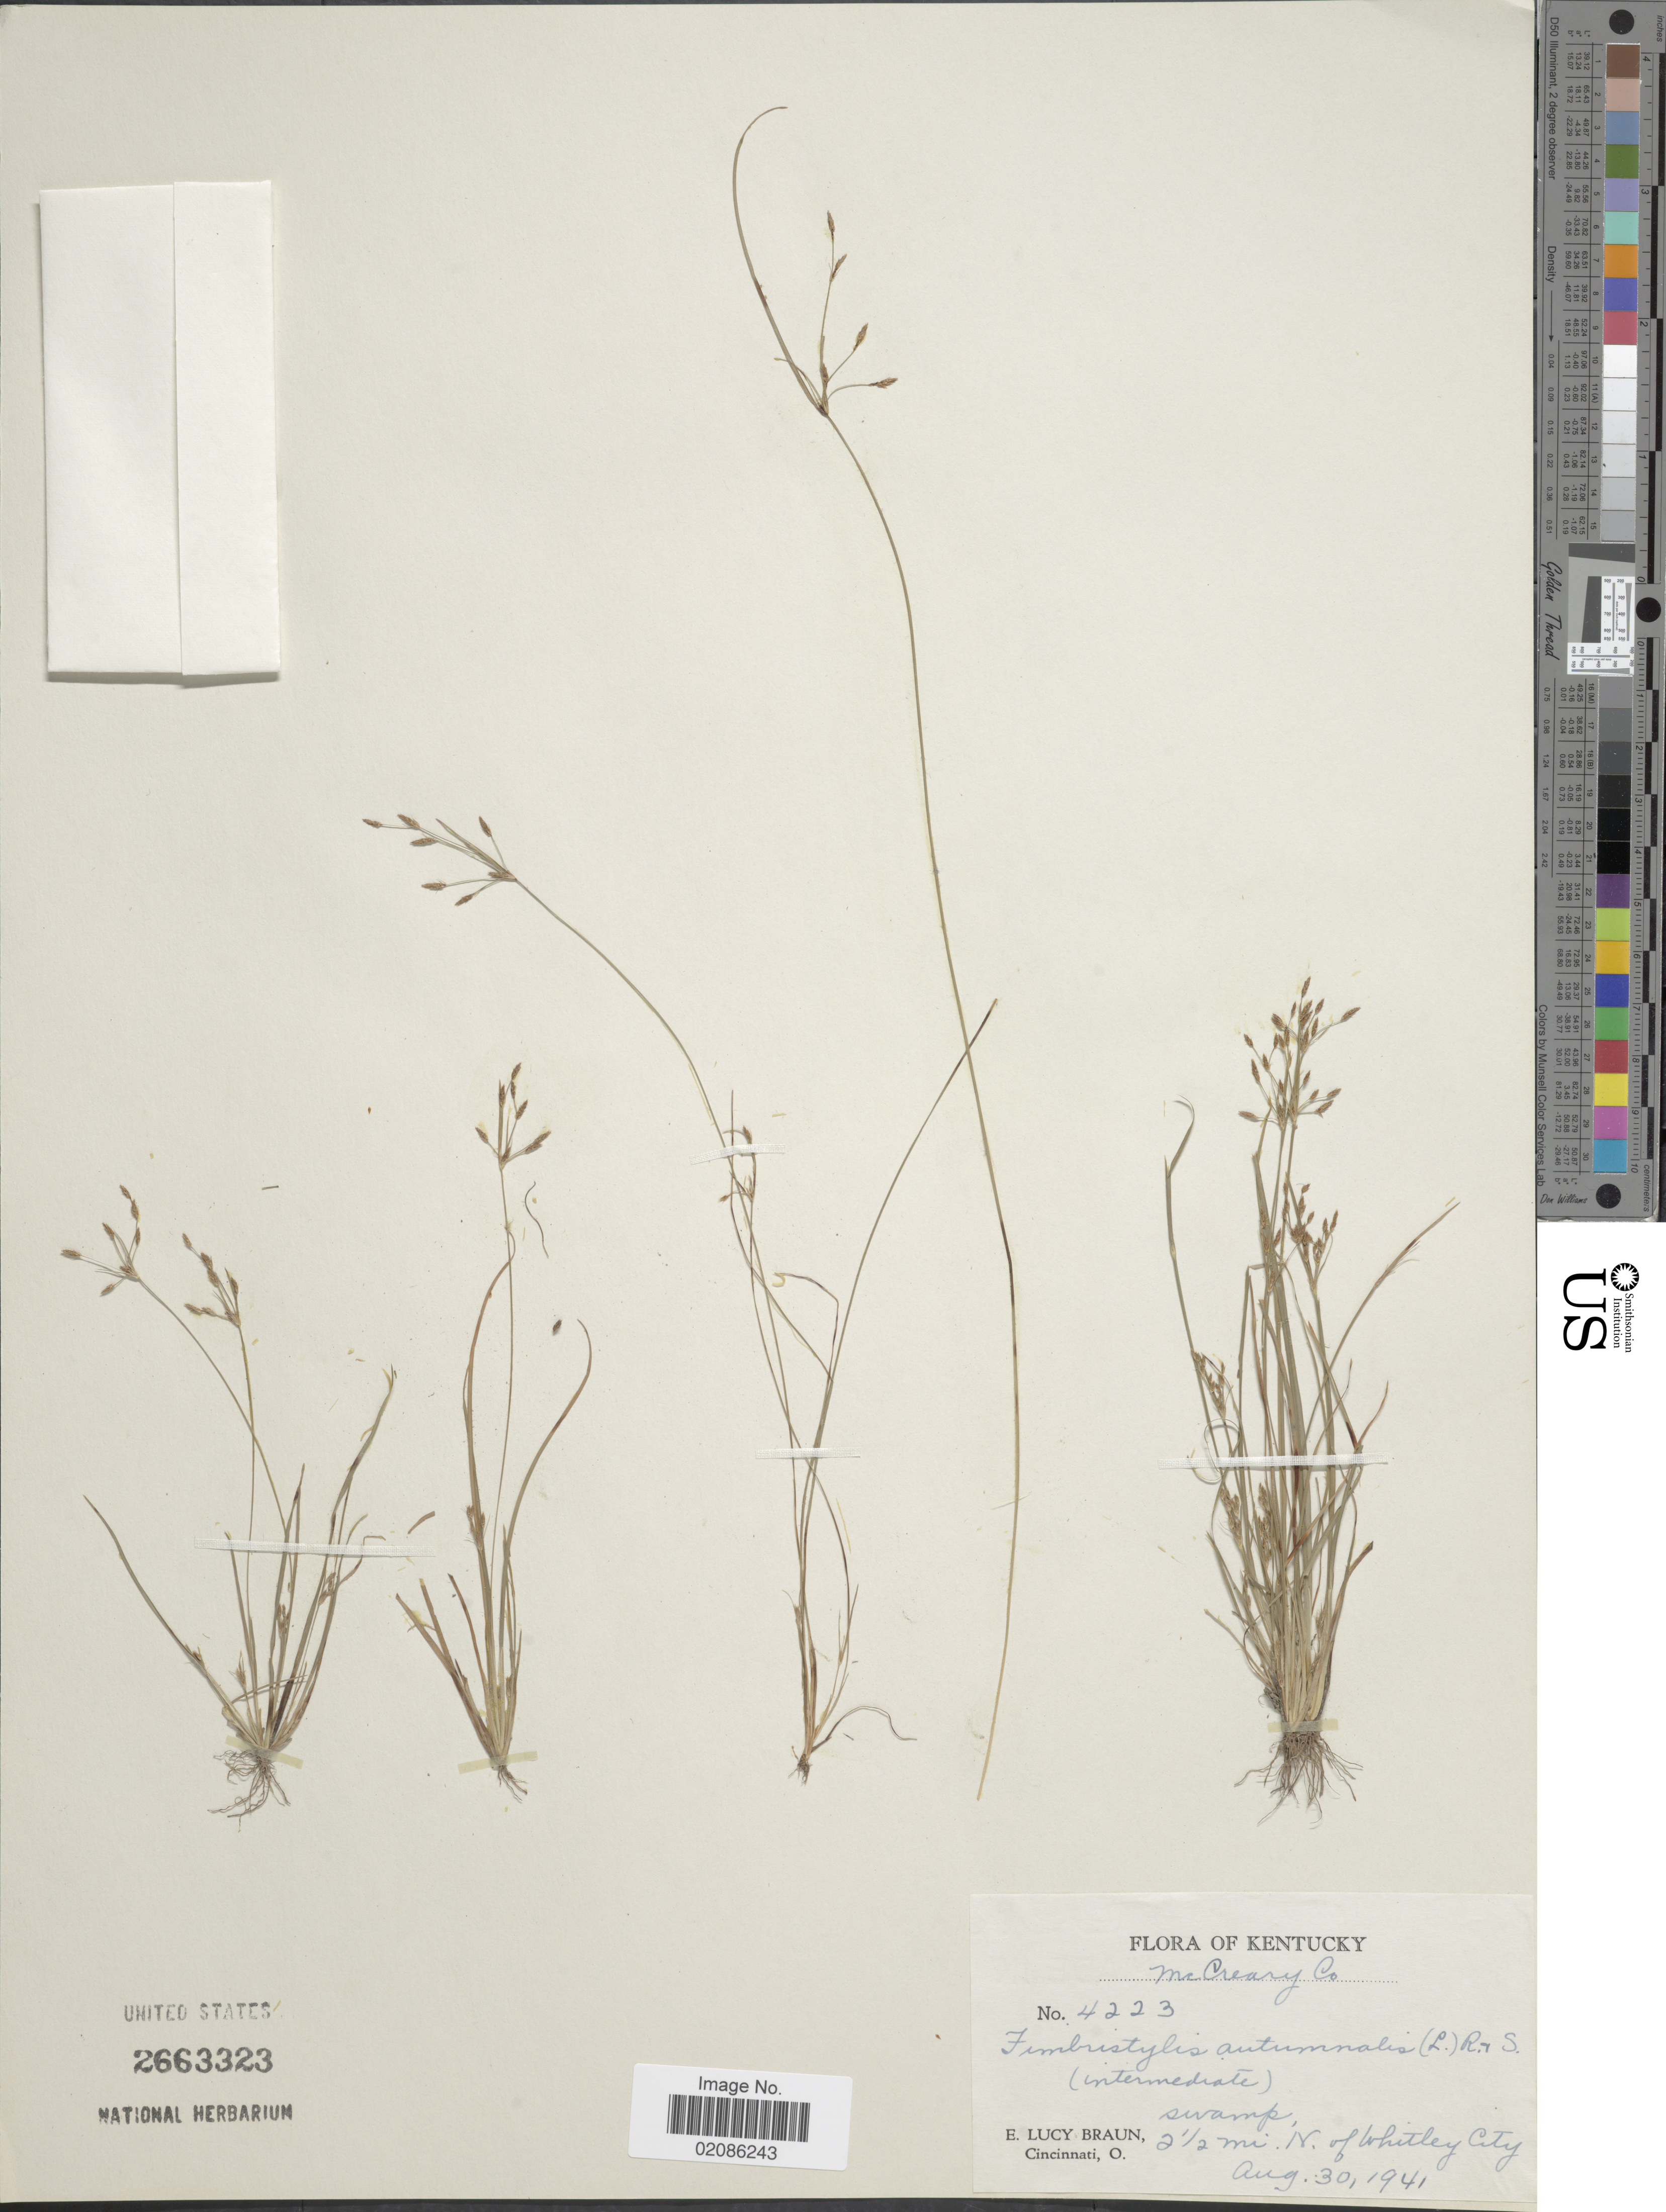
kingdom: Plantae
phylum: Tracheophyta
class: Liliopsida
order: Poales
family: Cyperaceae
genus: Fimbristylis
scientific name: Fimbristylis autumnalis (L.) Roem. & Schult.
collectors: E. L. Braun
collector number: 4223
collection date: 1941-08-30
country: United States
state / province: Kentucky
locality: McCreary Co, swamp, 2½ mi N of Whitley City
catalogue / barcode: US 2663323